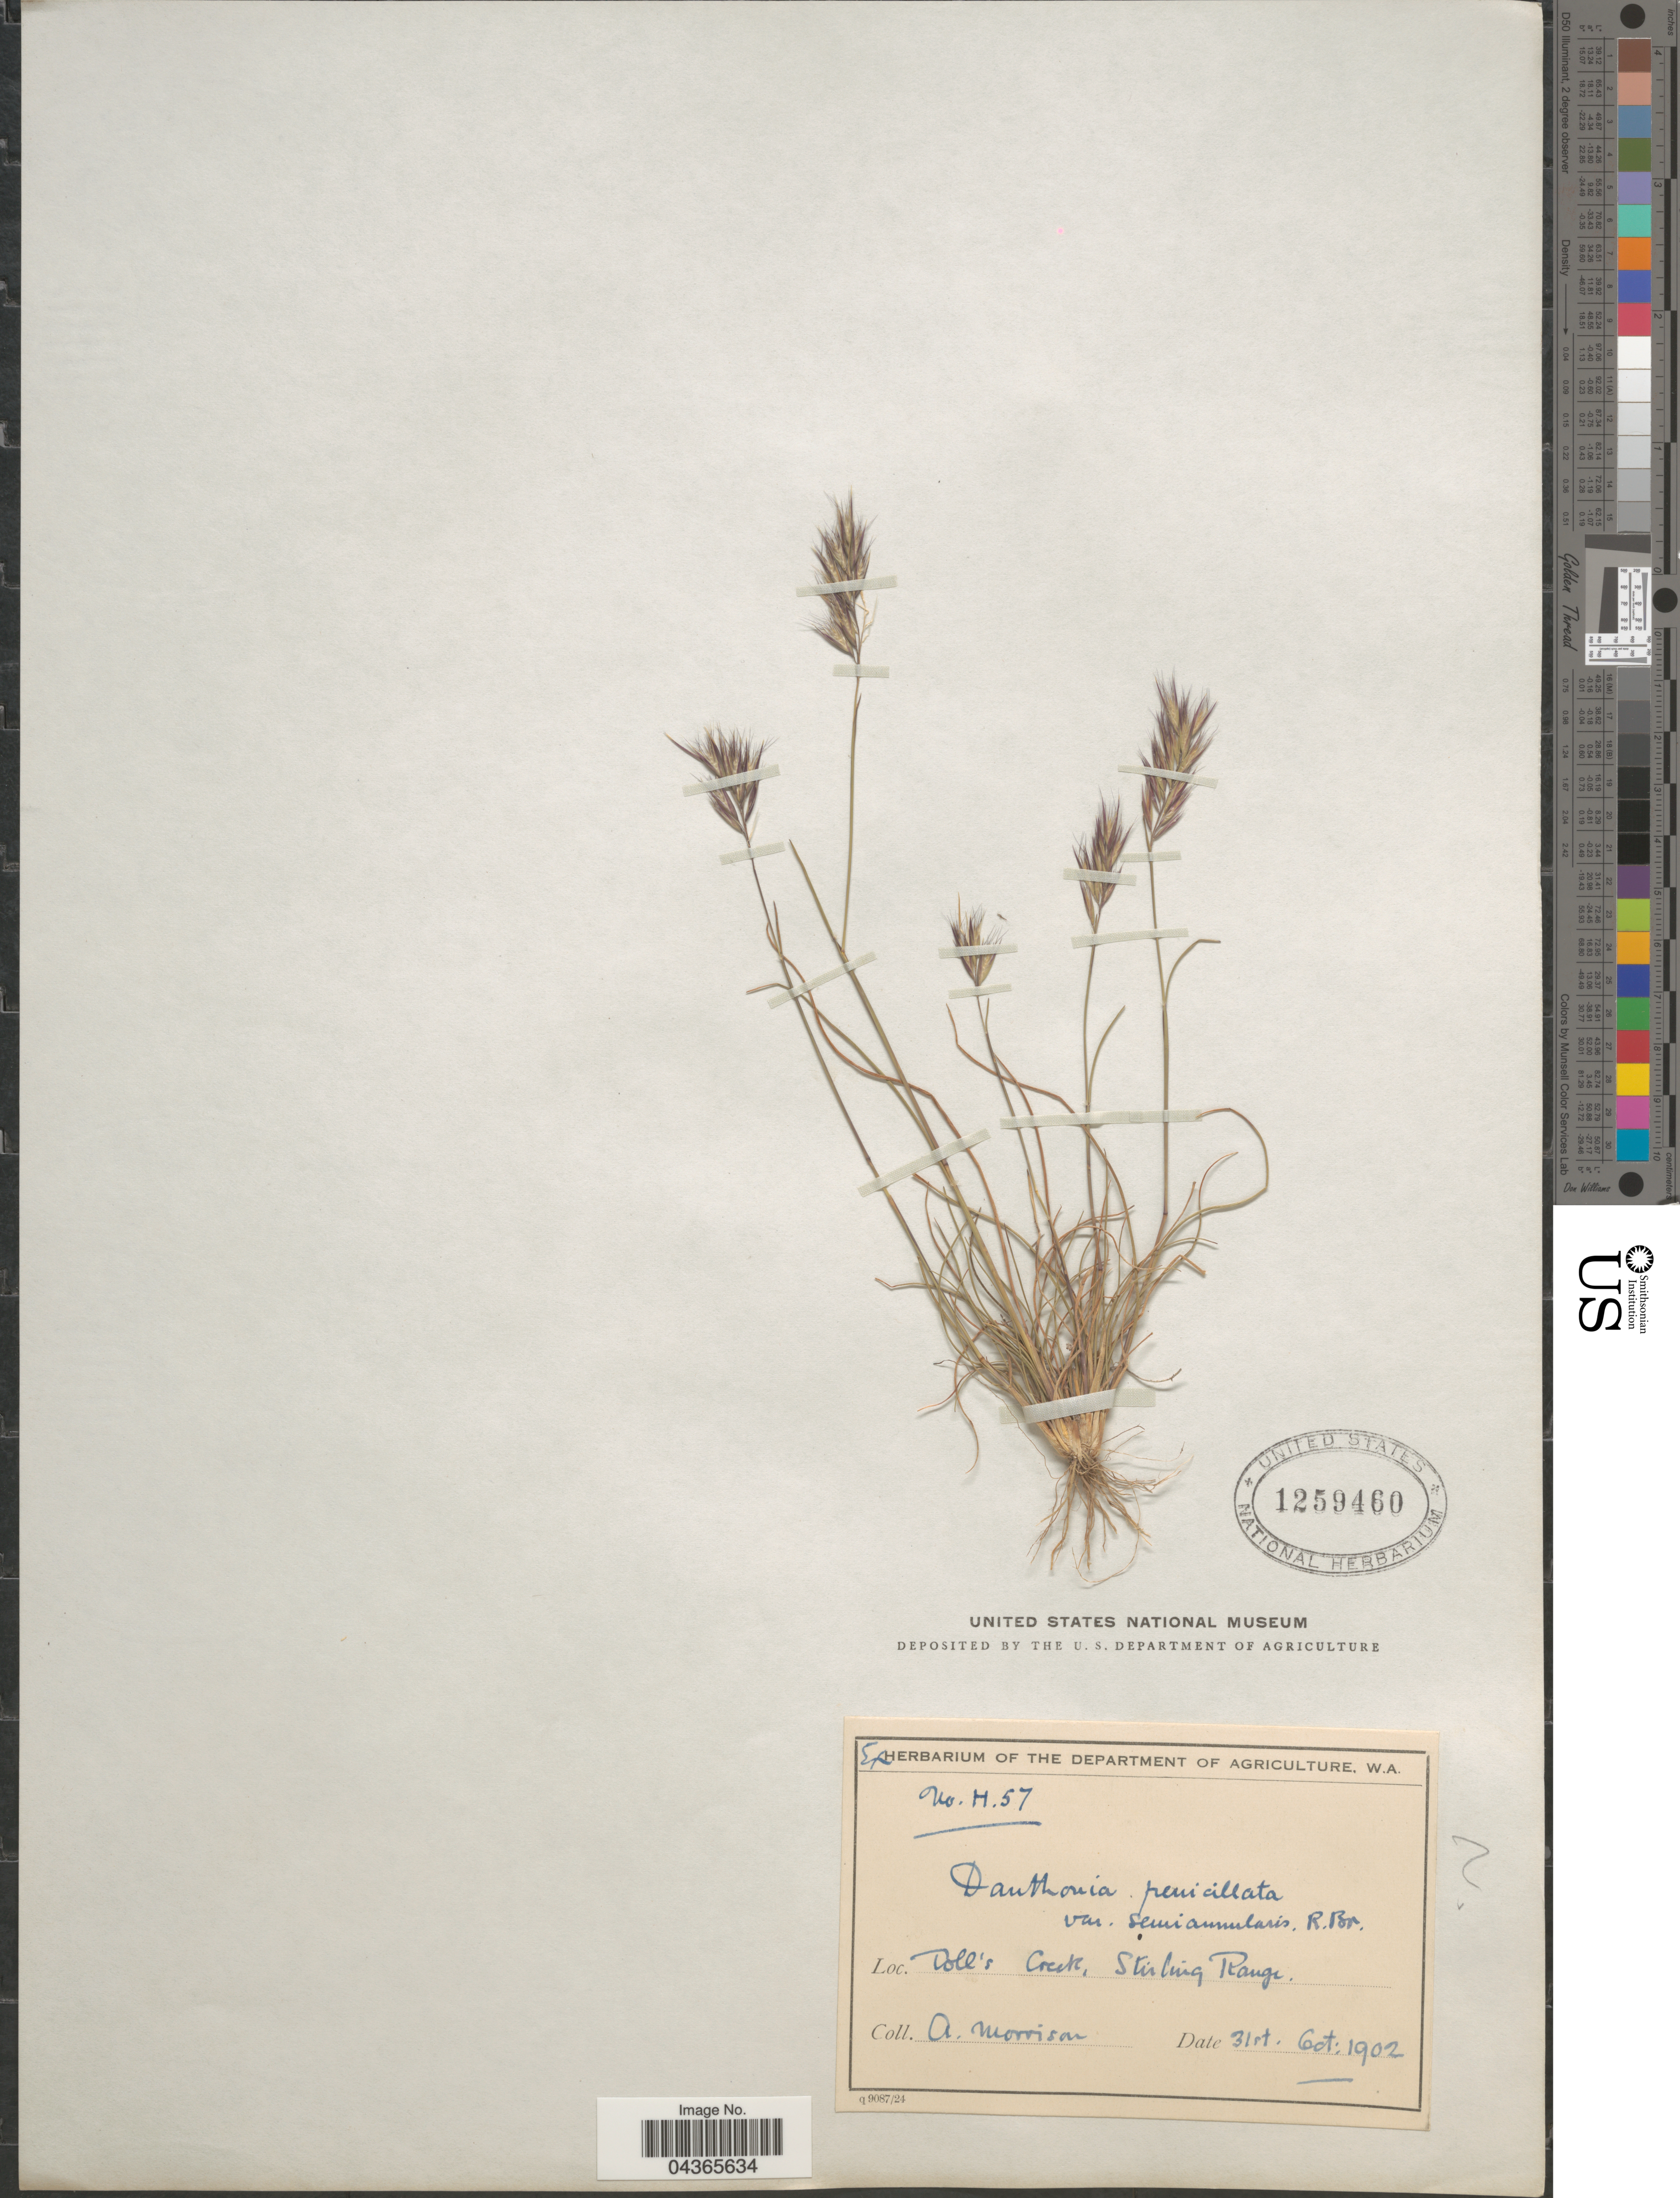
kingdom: Plantae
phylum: Tracheophyta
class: Liliopsida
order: Poales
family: Poaceae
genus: Rytidosperma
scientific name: Rytidosperma semiannulare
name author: (Labill.) Connor & Edgar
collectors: A. Morrison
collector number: H57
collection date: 1902-10-31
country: Australia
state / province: Western Australia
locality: Doll's Creek, Stirling Range.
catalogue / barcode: US 1259460